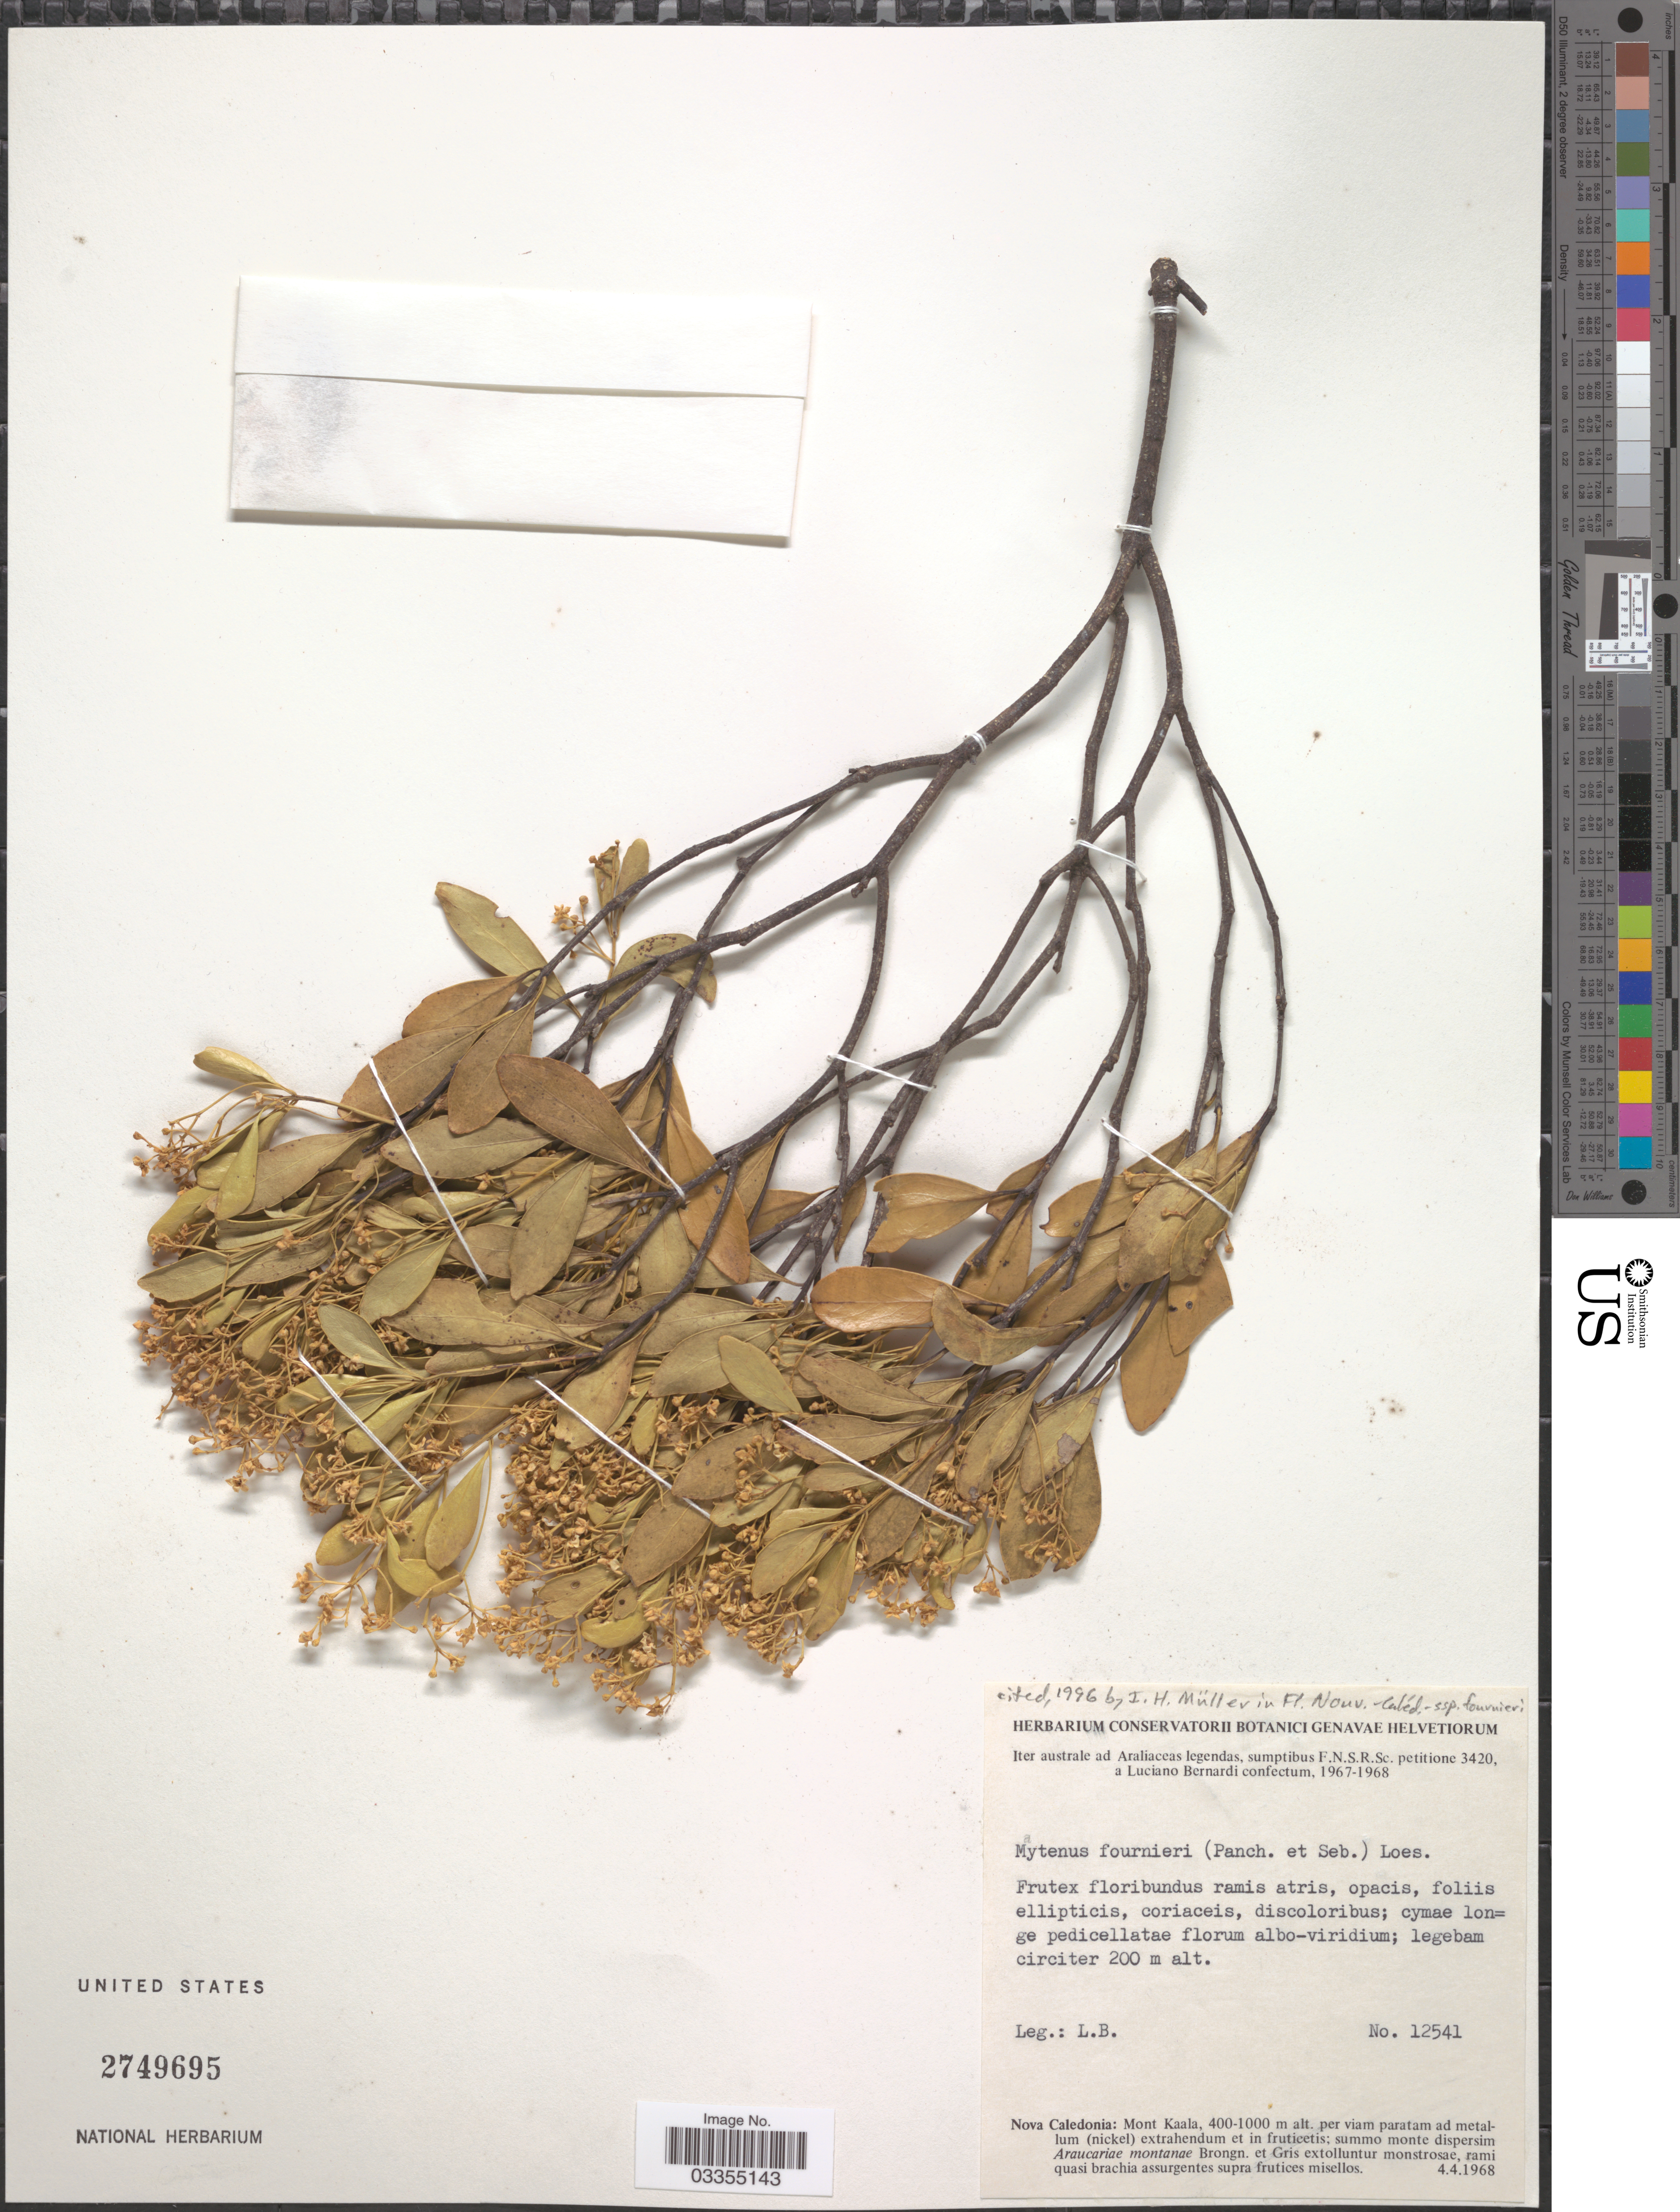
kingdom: Plantae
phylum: Tracheophyta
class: Magnoliopsida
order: Celastrales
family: Celastraceae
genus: Denhamia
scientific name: Denhamia fournieri subsp. drakeana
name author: (Loes.) Simmons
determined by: Wagner, W. L., (BOT), Smithsonian Institution - National Museum of Natural History (UNITED STATES)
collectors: L. Bernardi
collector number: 12541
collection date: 1968-04-04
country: New Caledonia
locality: Nova Caledonia: Mont Kaala.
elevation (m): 200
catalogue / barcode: US 2749695